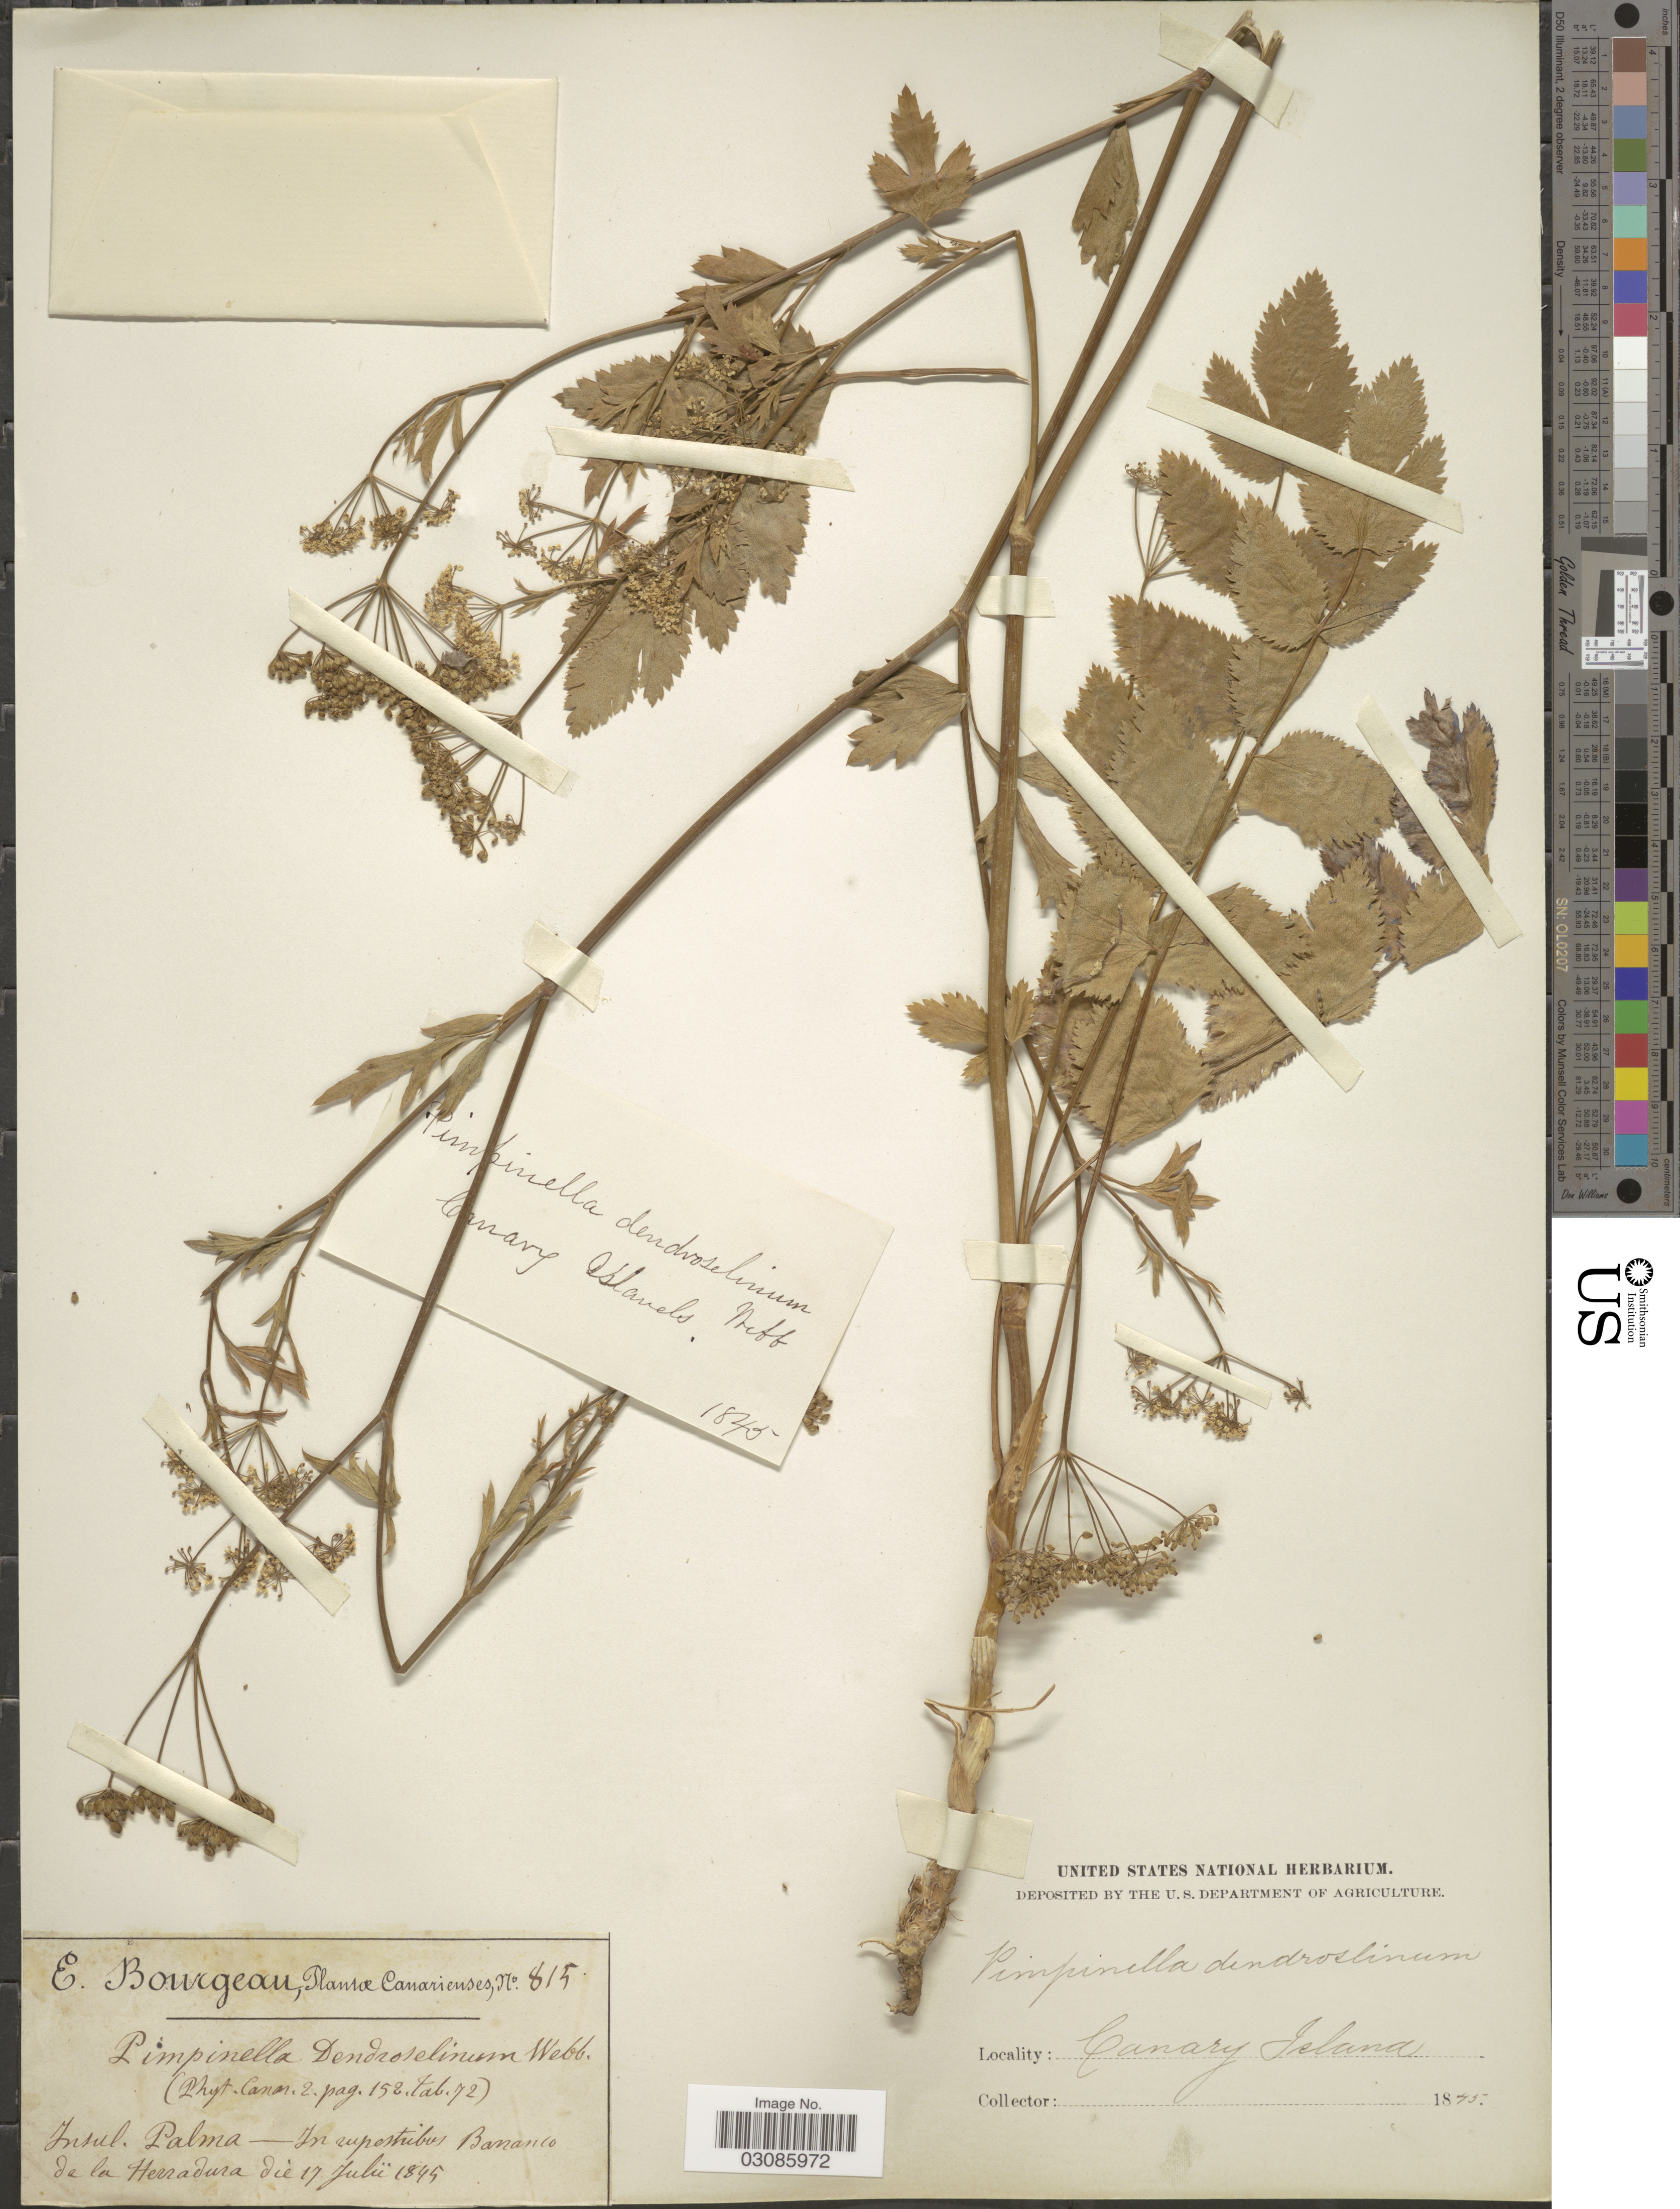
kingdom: Plantae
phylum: Tracheophyta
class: Magnoliopsida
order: Apiales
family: Apiaceae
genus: Pimpinella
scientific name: Pimpinella dendroselinum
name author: Webb & Berthel.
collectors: E. Bourgeau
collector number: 815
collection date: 1845-07-17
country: Spain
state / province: Canarias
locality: Insul. Palma, In rupestibus Barranco de la Herradura, Canary Island.